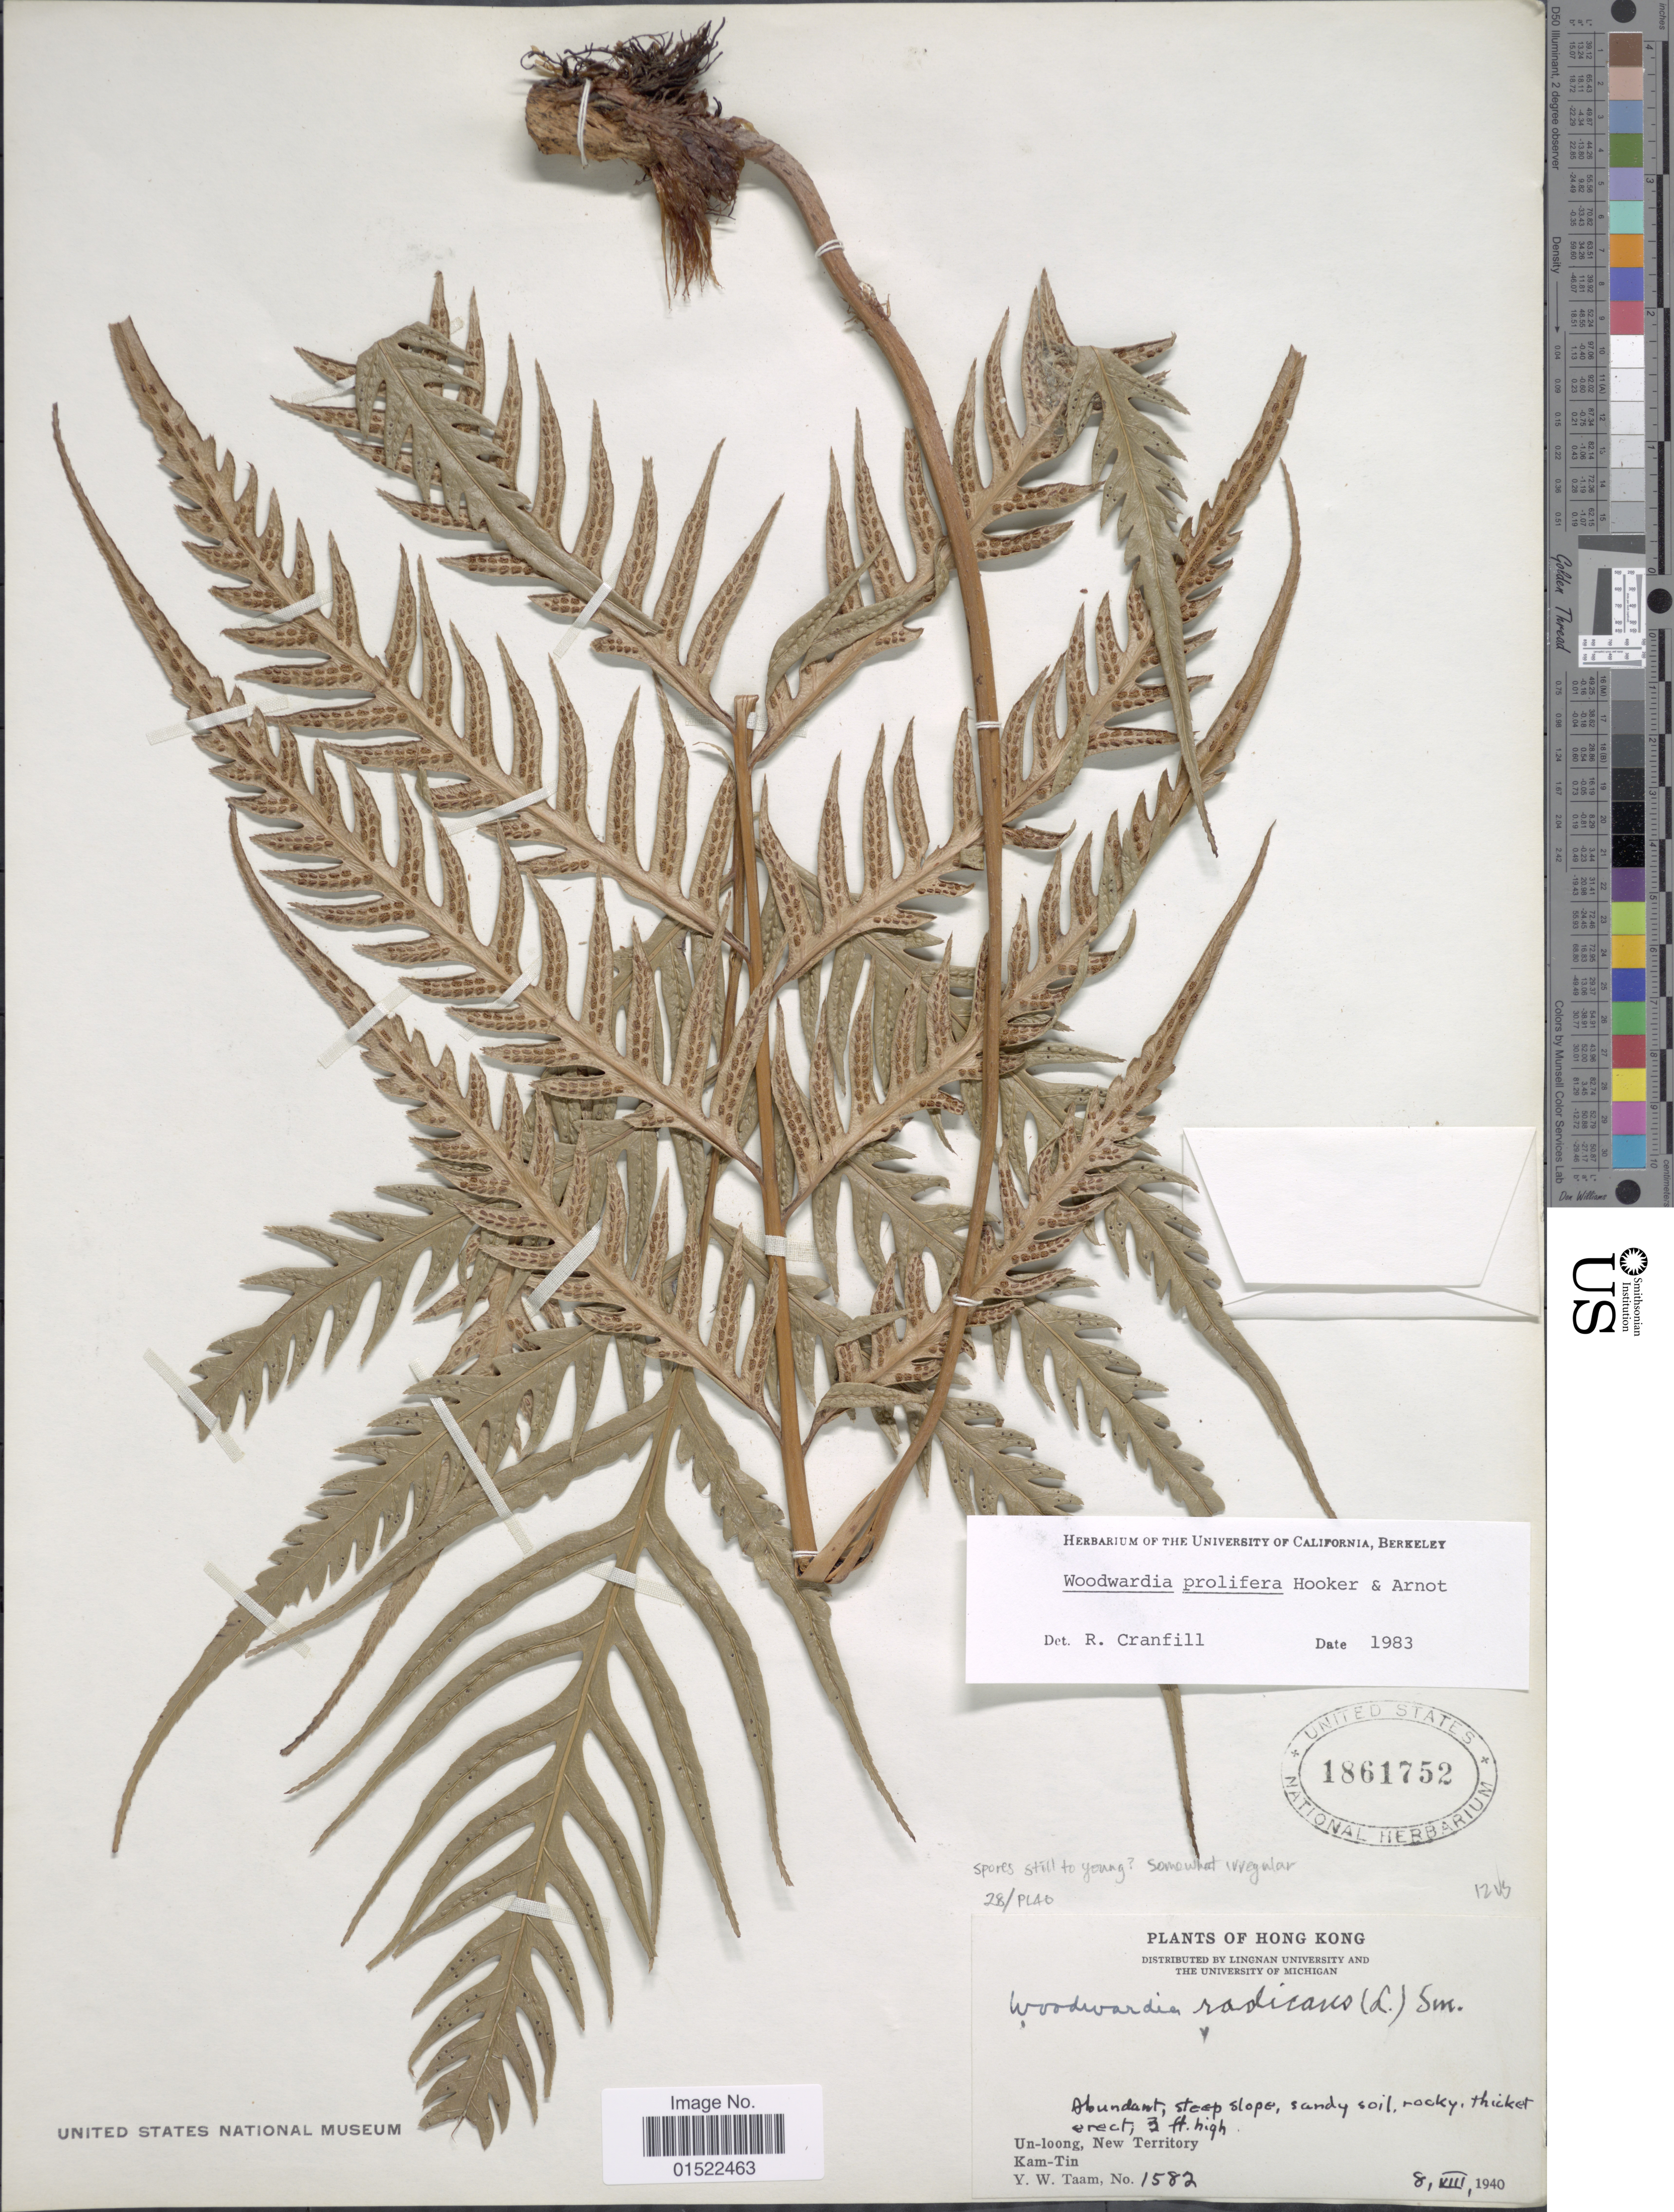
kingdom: Plantae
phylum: Tracheophyta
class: Polypodiopsida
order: Polypodiales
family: Blechnaceae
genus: Woodwardia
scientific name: Woodwardia prolifera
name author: Hook. & Arn.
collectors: Y. W. Taam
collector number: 1582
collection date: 1940-08-08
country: China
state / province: Hong Kong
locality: Un-loong, New Territory, Kam-Tin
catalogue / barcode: US 1861752